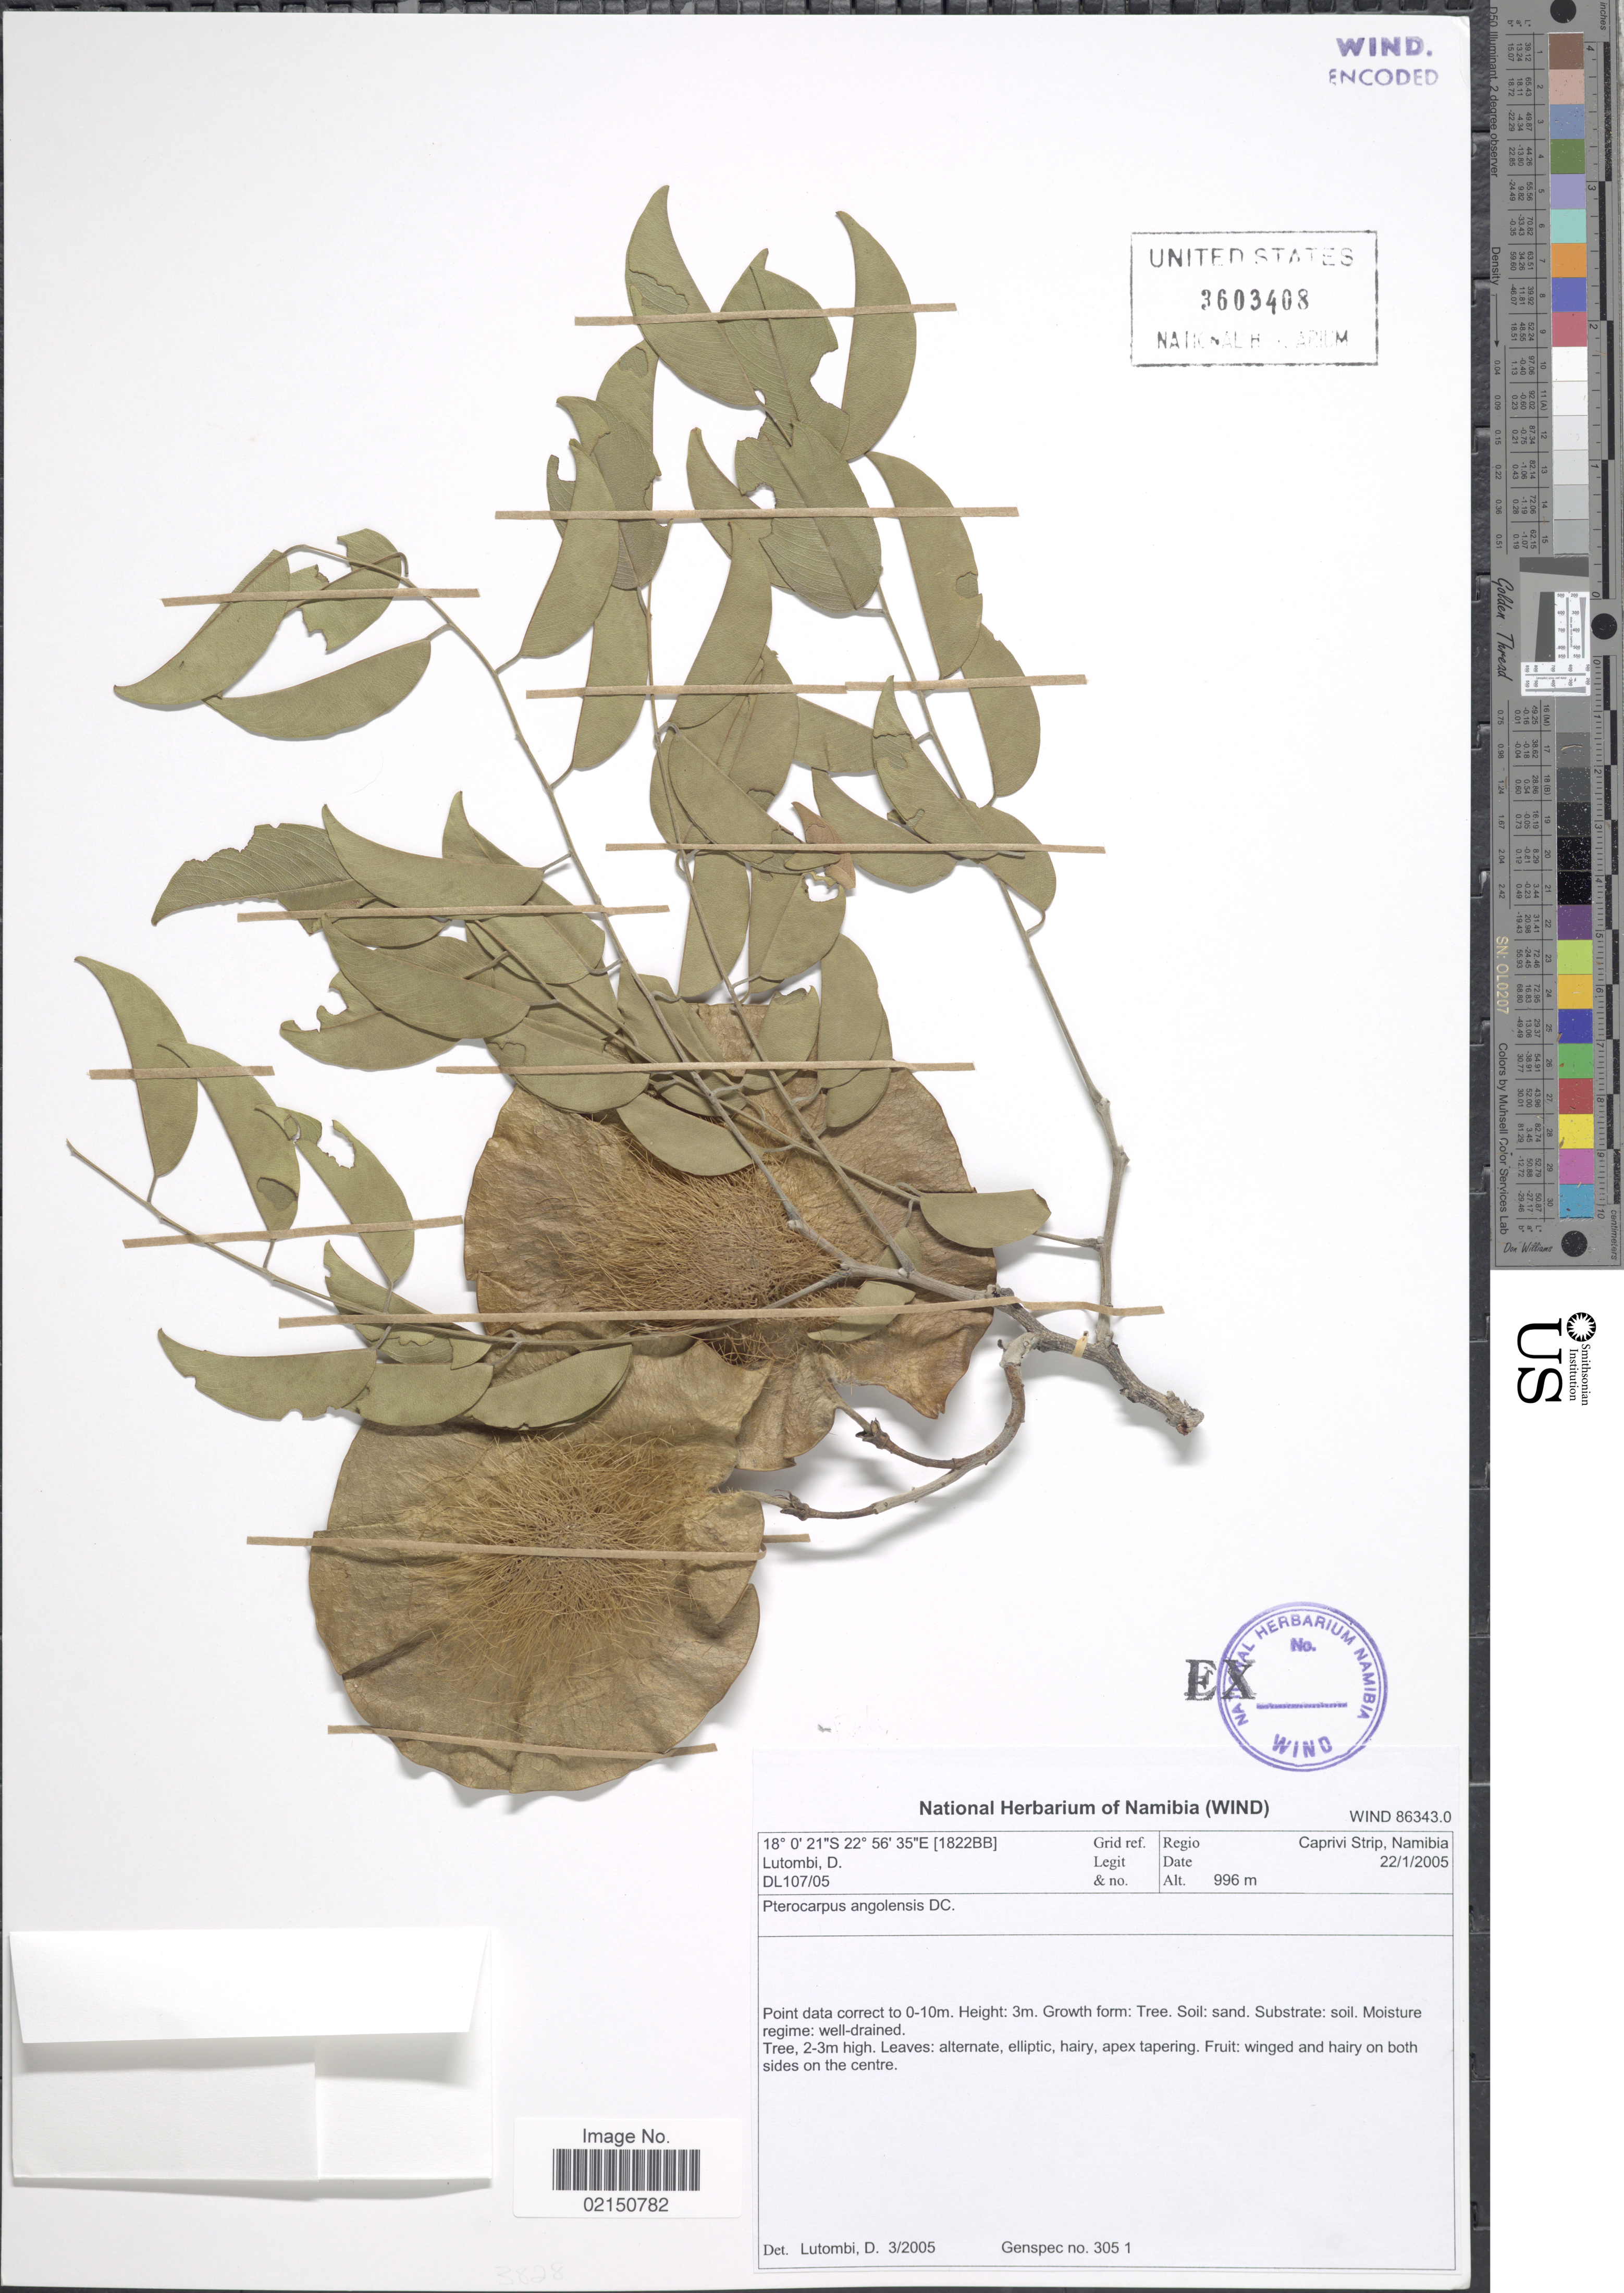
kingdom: Plantae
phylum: Tracheophyta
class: Magnoliopsida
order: Fabales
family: Fabaceae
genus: Pterocarpus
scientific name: Pterocarpus angolensis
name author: DC.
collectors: D. Lutombi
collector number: DL107/05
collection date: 2005-01-22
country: Namibia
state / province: Caprivi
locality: Caprivi Strip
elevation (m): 996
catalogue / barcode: US 3603408